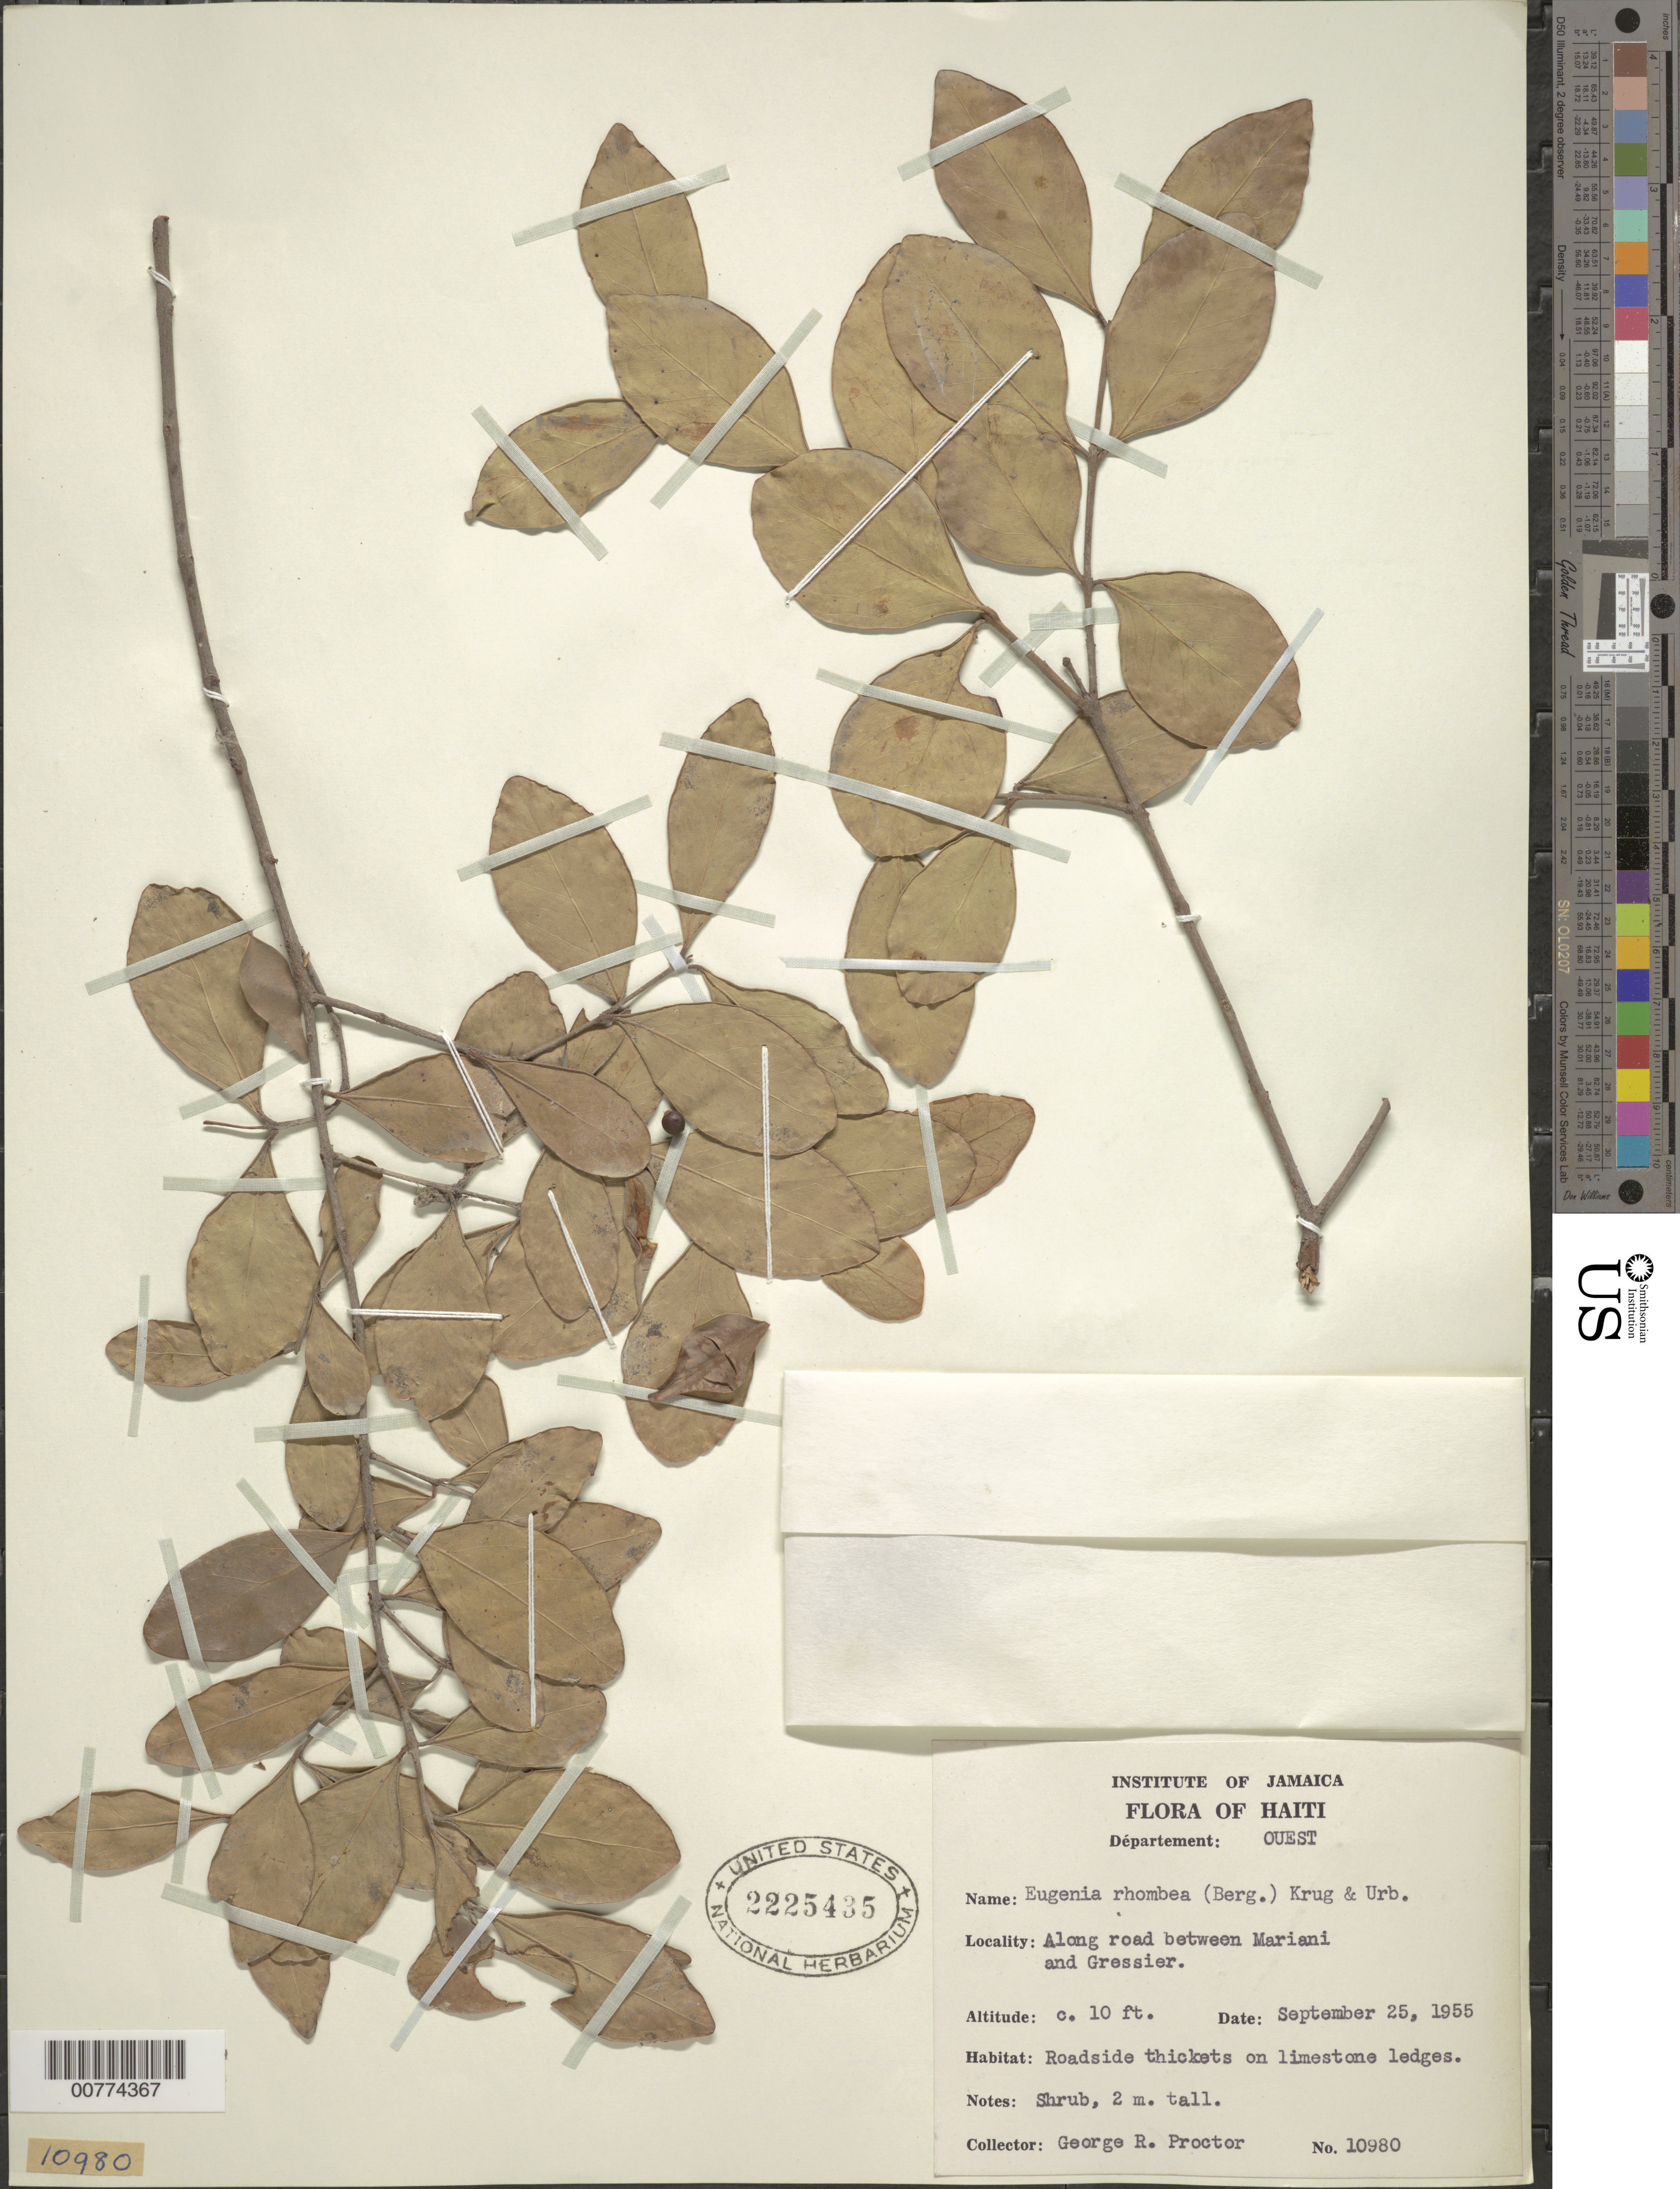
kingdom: Plantae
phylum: Tracheophyta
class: Magnoliopsida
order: Myrtales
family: Myrtaceae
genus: Eugenia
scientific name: Eugenia rhombea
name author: (O. Berg) Krug & Urb.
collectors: G. R. Proctor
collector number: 10980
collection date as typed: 25 Sep 1955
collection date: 1955-09-25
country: Haiti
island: Hispaniola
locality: Along road between Mariani and Gressier.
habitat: Roadside thickets on limestone ledges.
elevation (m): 3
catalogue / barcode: US 2225435